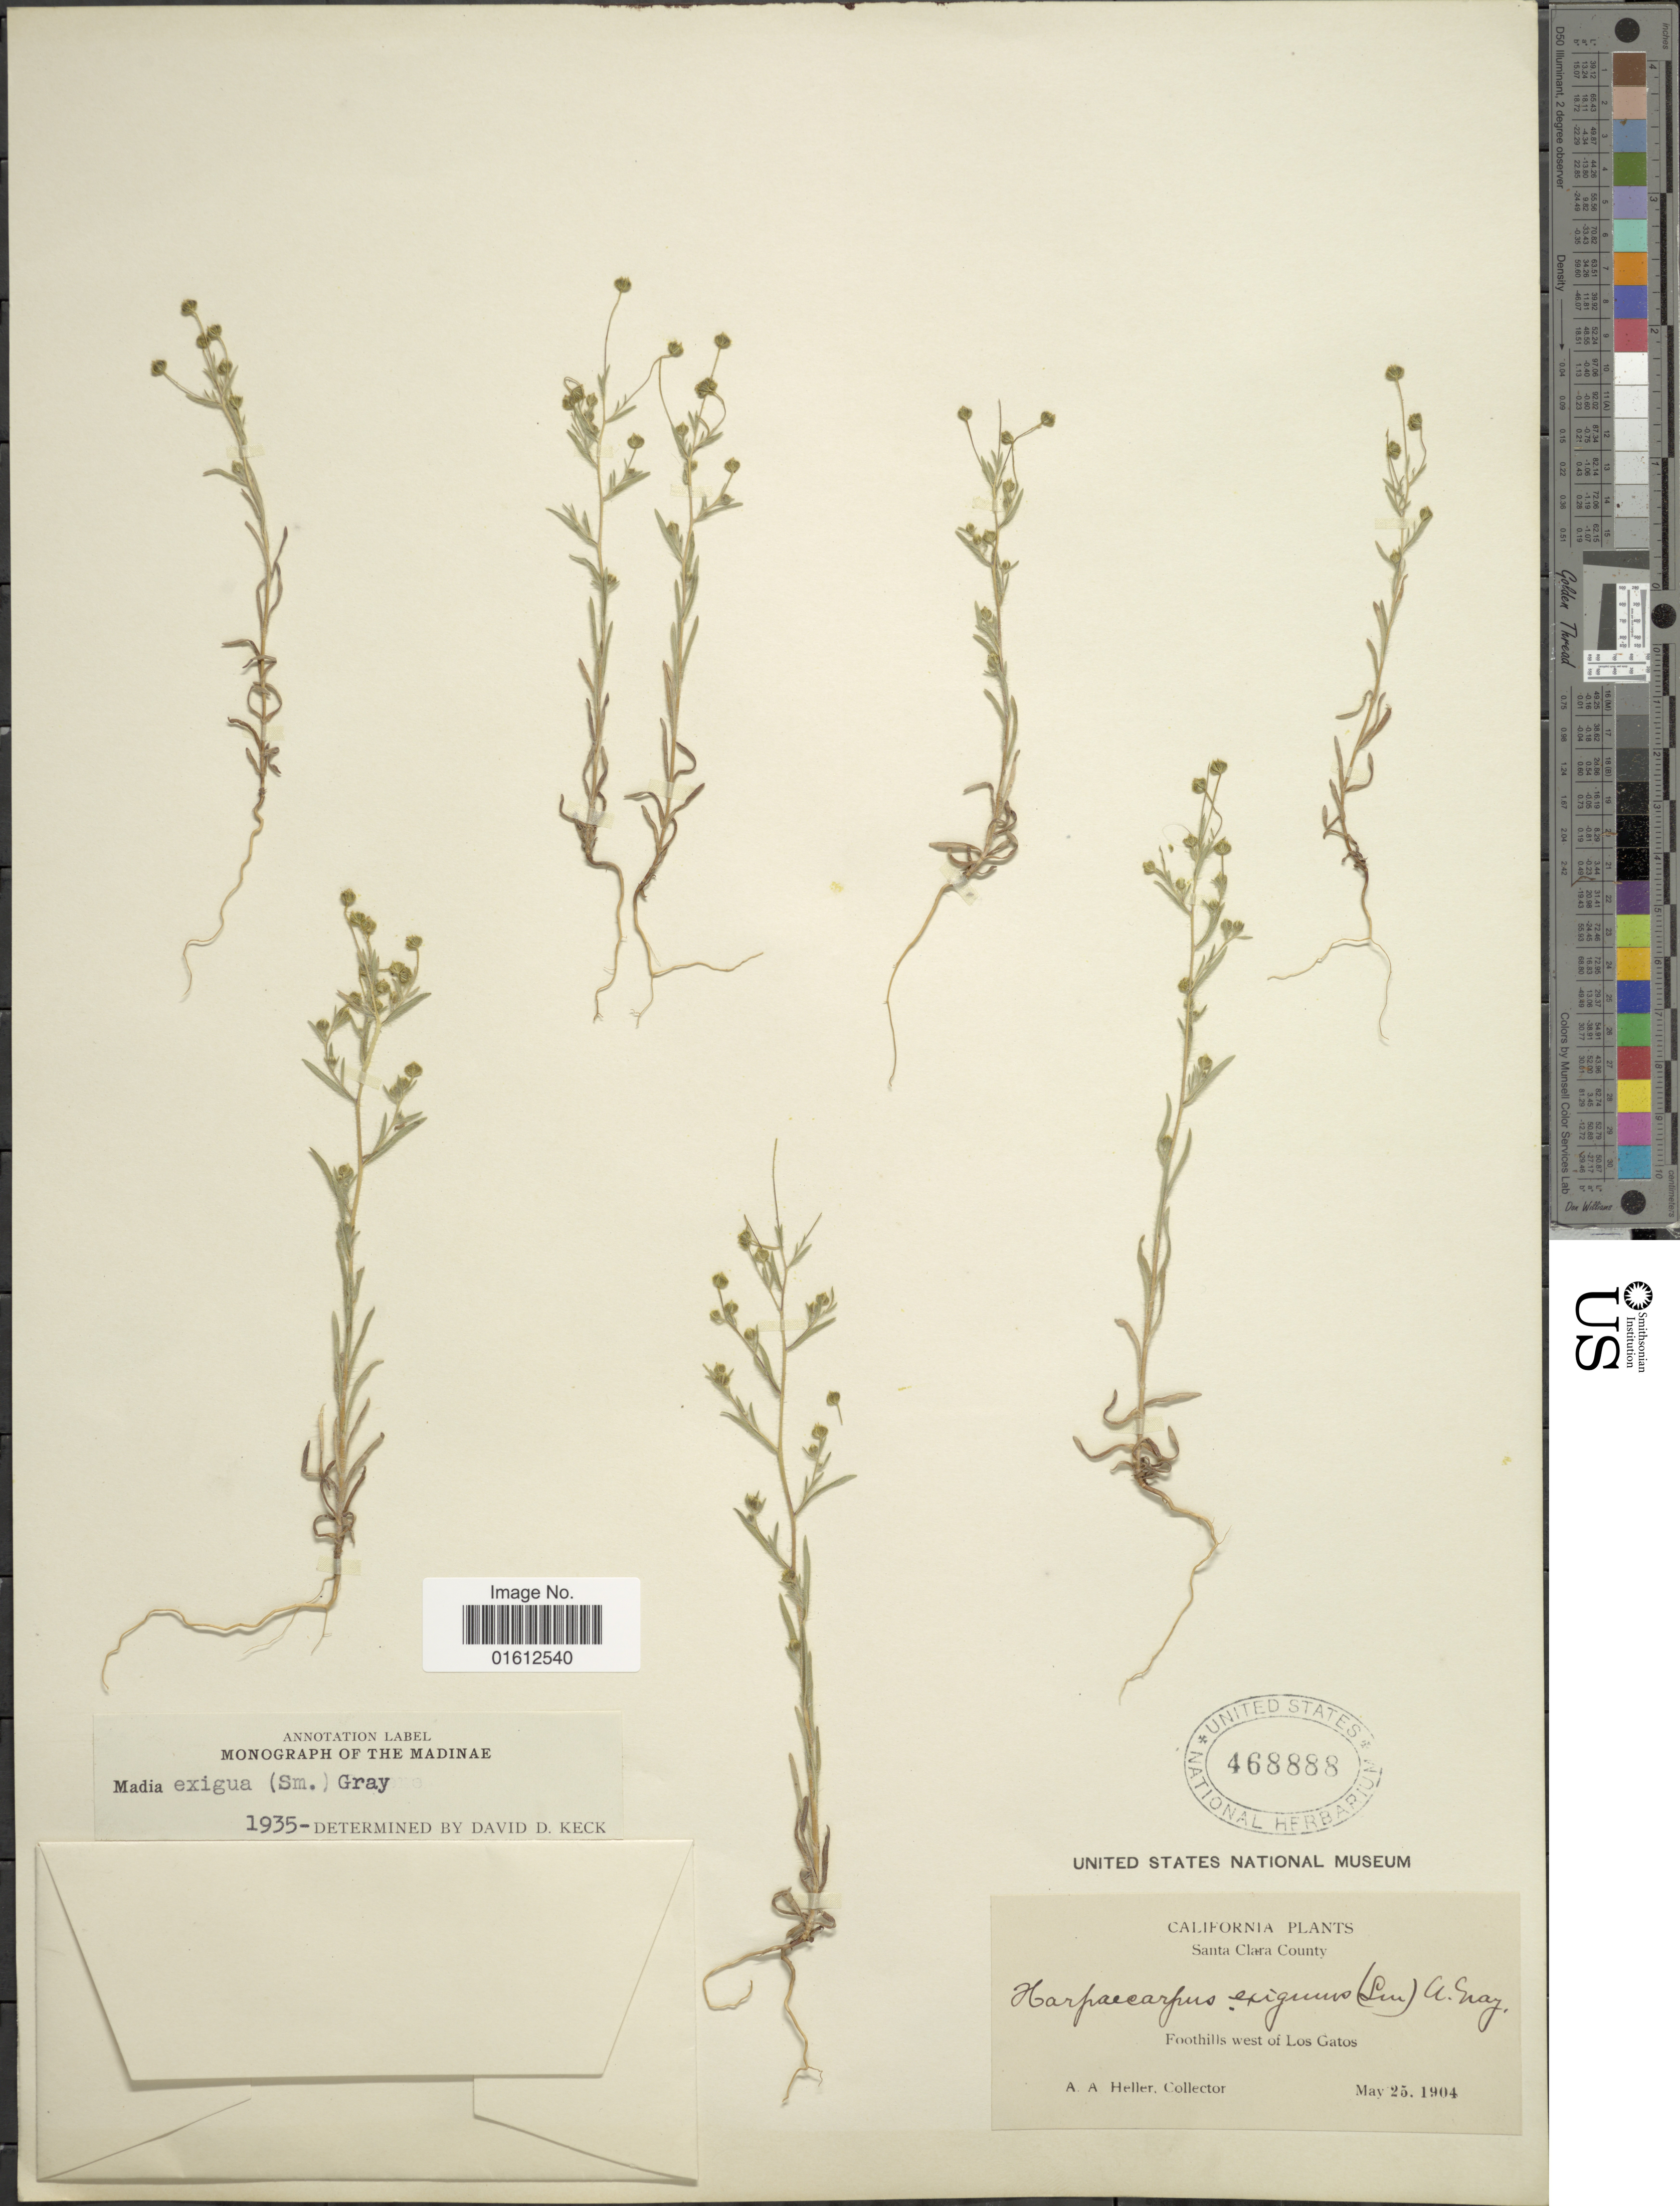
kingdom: Plantae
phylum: Tracheophyta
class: Magnoliopsida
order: Asterales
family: Asteraceae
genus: Madia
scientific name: Madia exigua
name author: (Sm.) A. Gray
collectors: A. A. Heller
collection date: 1904-05-25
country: United States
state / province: California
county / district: Santa Clara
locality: Santa Clara County. Foothills west of Los Gatos.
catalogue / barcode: US 468888